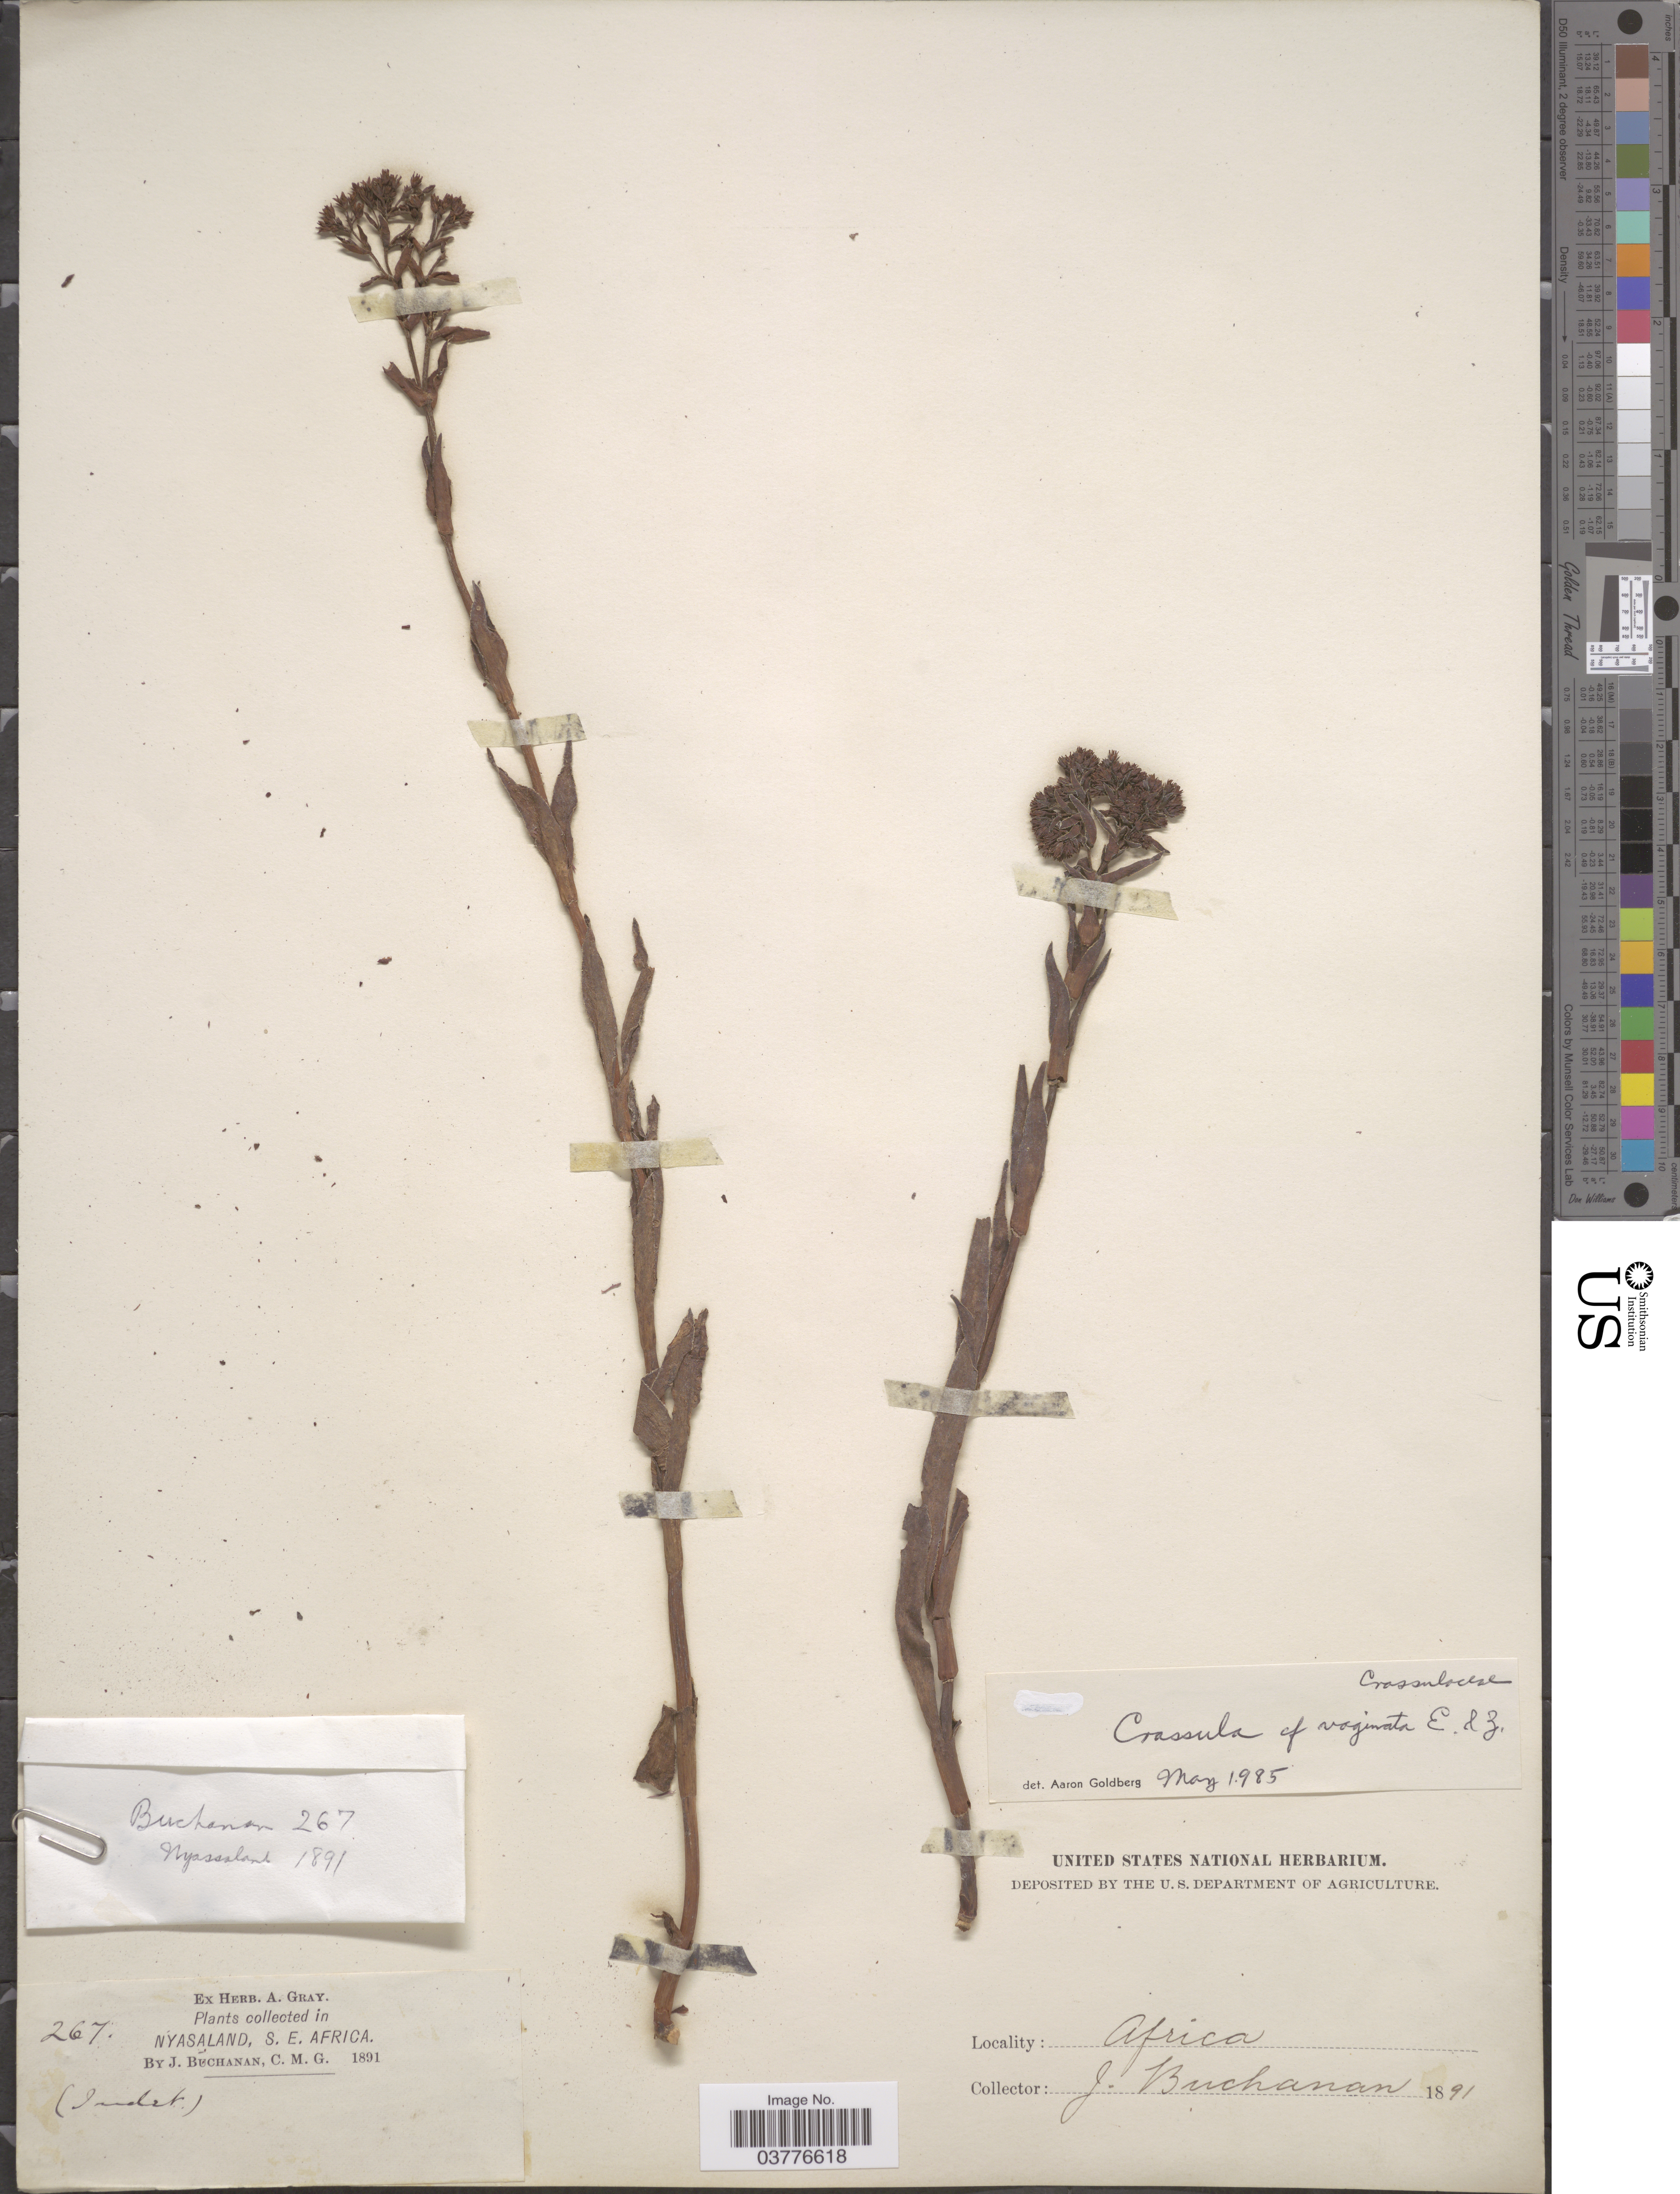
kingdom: Plantae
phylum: Tracheophyta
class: Magnoliopsida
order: Saxifragales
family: Crassulaceae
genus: Crassula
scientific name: Crassula vaginata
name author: Eckl. & Zeyh.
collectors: J. Buchanan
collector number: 267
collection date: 1891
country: Malawi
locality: Nyasaland, S. E. Africa.